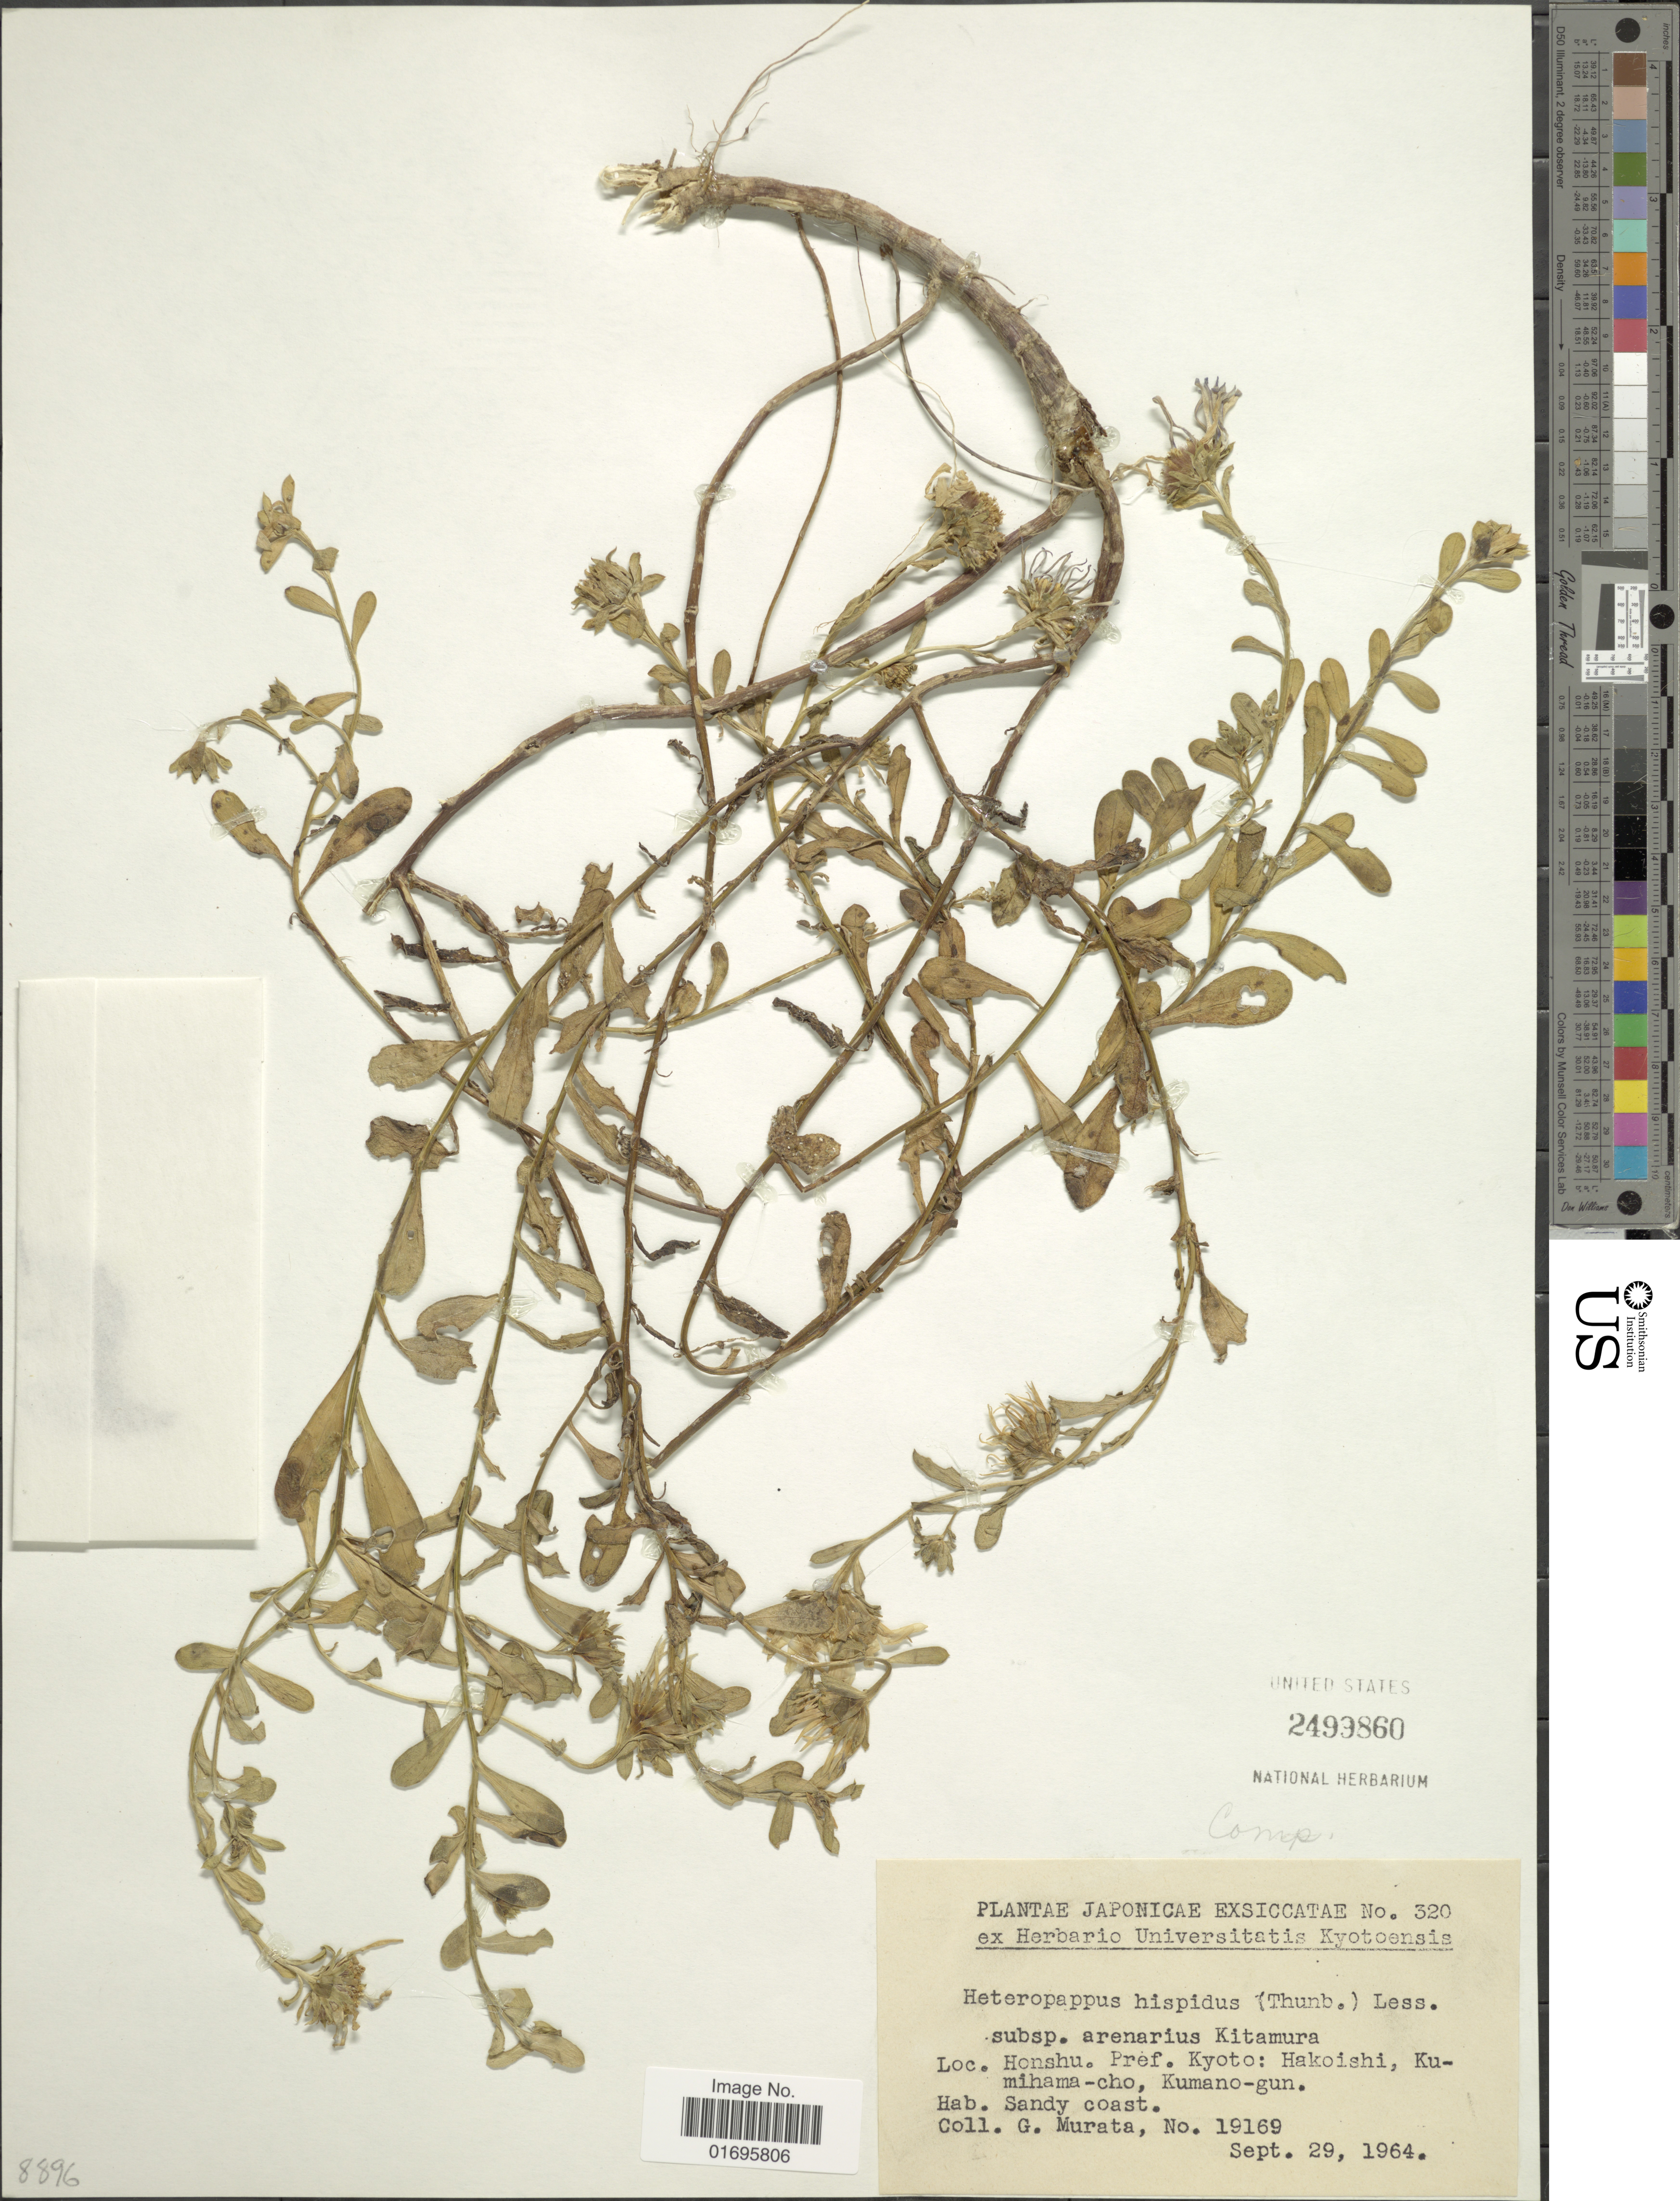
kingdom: Plantae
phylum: Tracheophyta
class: Magnoliopsida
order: Asterales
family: Asteraceae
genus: Heteropappus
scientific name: Heteropappus hispidus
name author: (Thunb.) Less.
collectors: G. Murata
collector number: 19169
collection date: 1964-09-29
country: Japan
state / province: Kyoto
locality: Honshu. Pref. Kyoto: Hakoishi, Kumihama-cho, Kumano-gun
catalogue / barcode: US 2499860